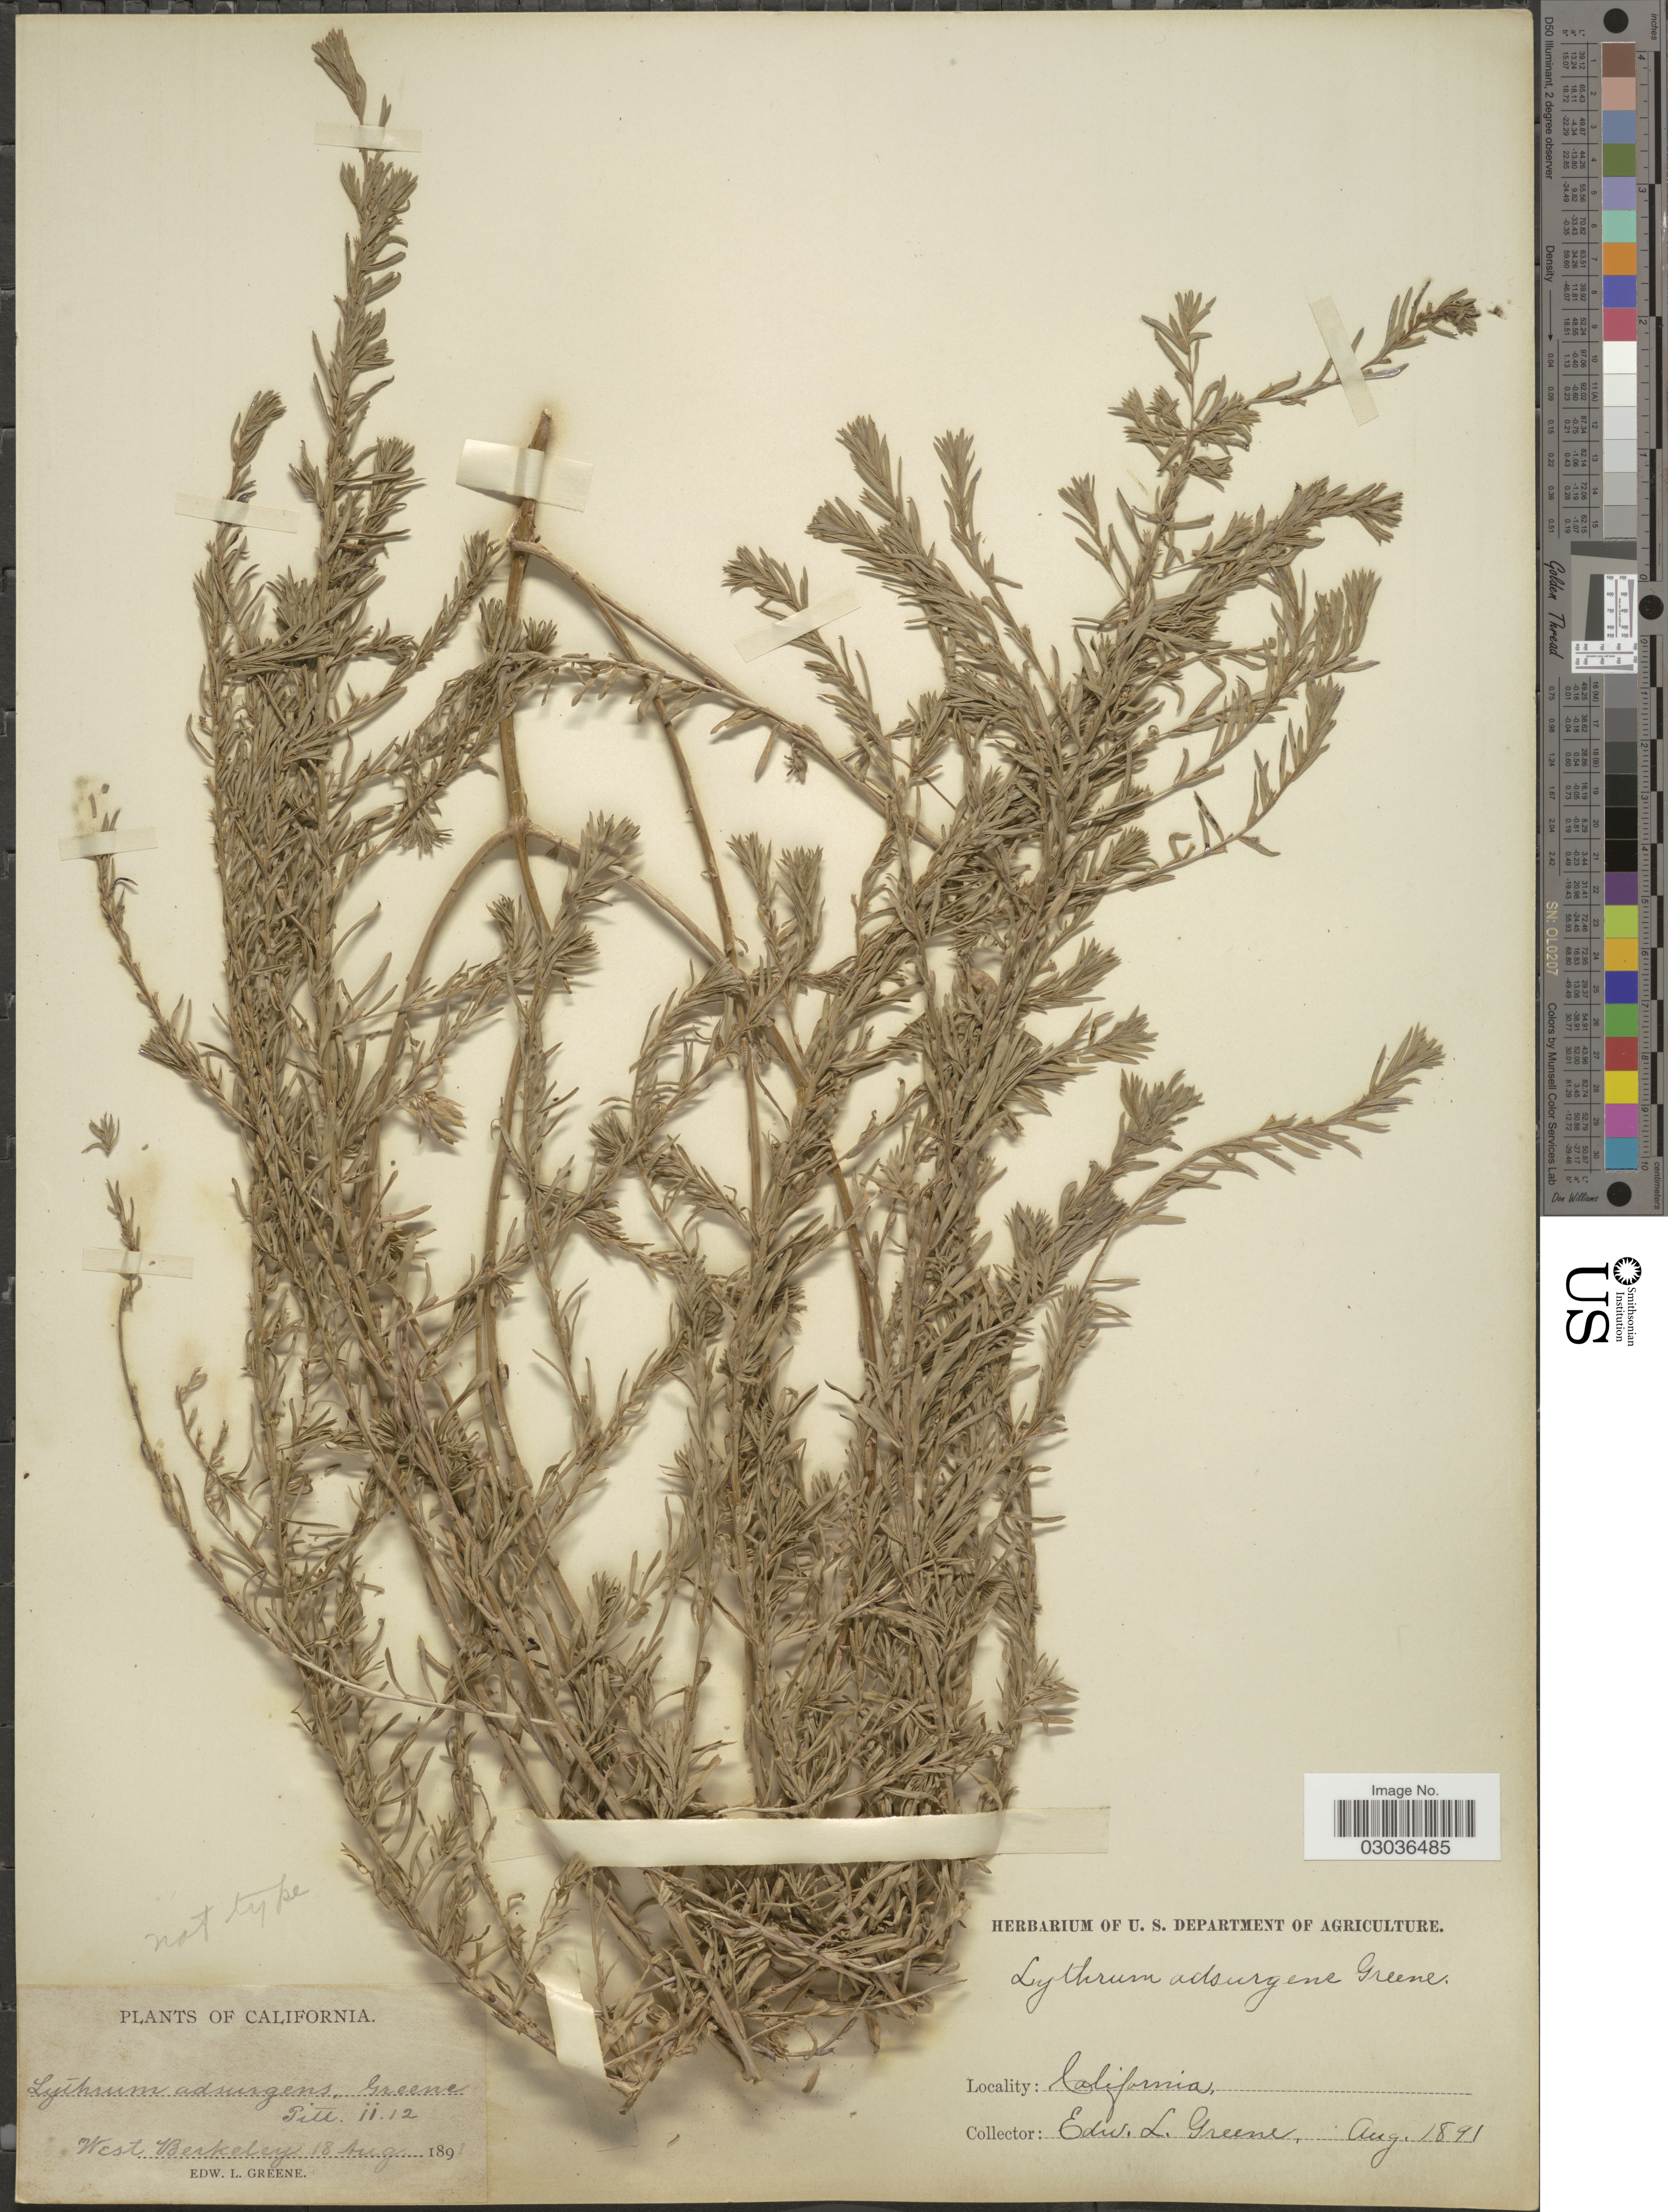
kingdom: Plantae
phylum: Tracheophyta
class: Magnoliopsida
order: Myrtales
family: Lythraceae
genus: Lythrum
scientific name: Lythrum adsurgens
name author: Greene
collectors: E. L. Greene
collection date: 1891-08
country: United States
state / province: California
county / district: Alameda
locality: West Berkeley.